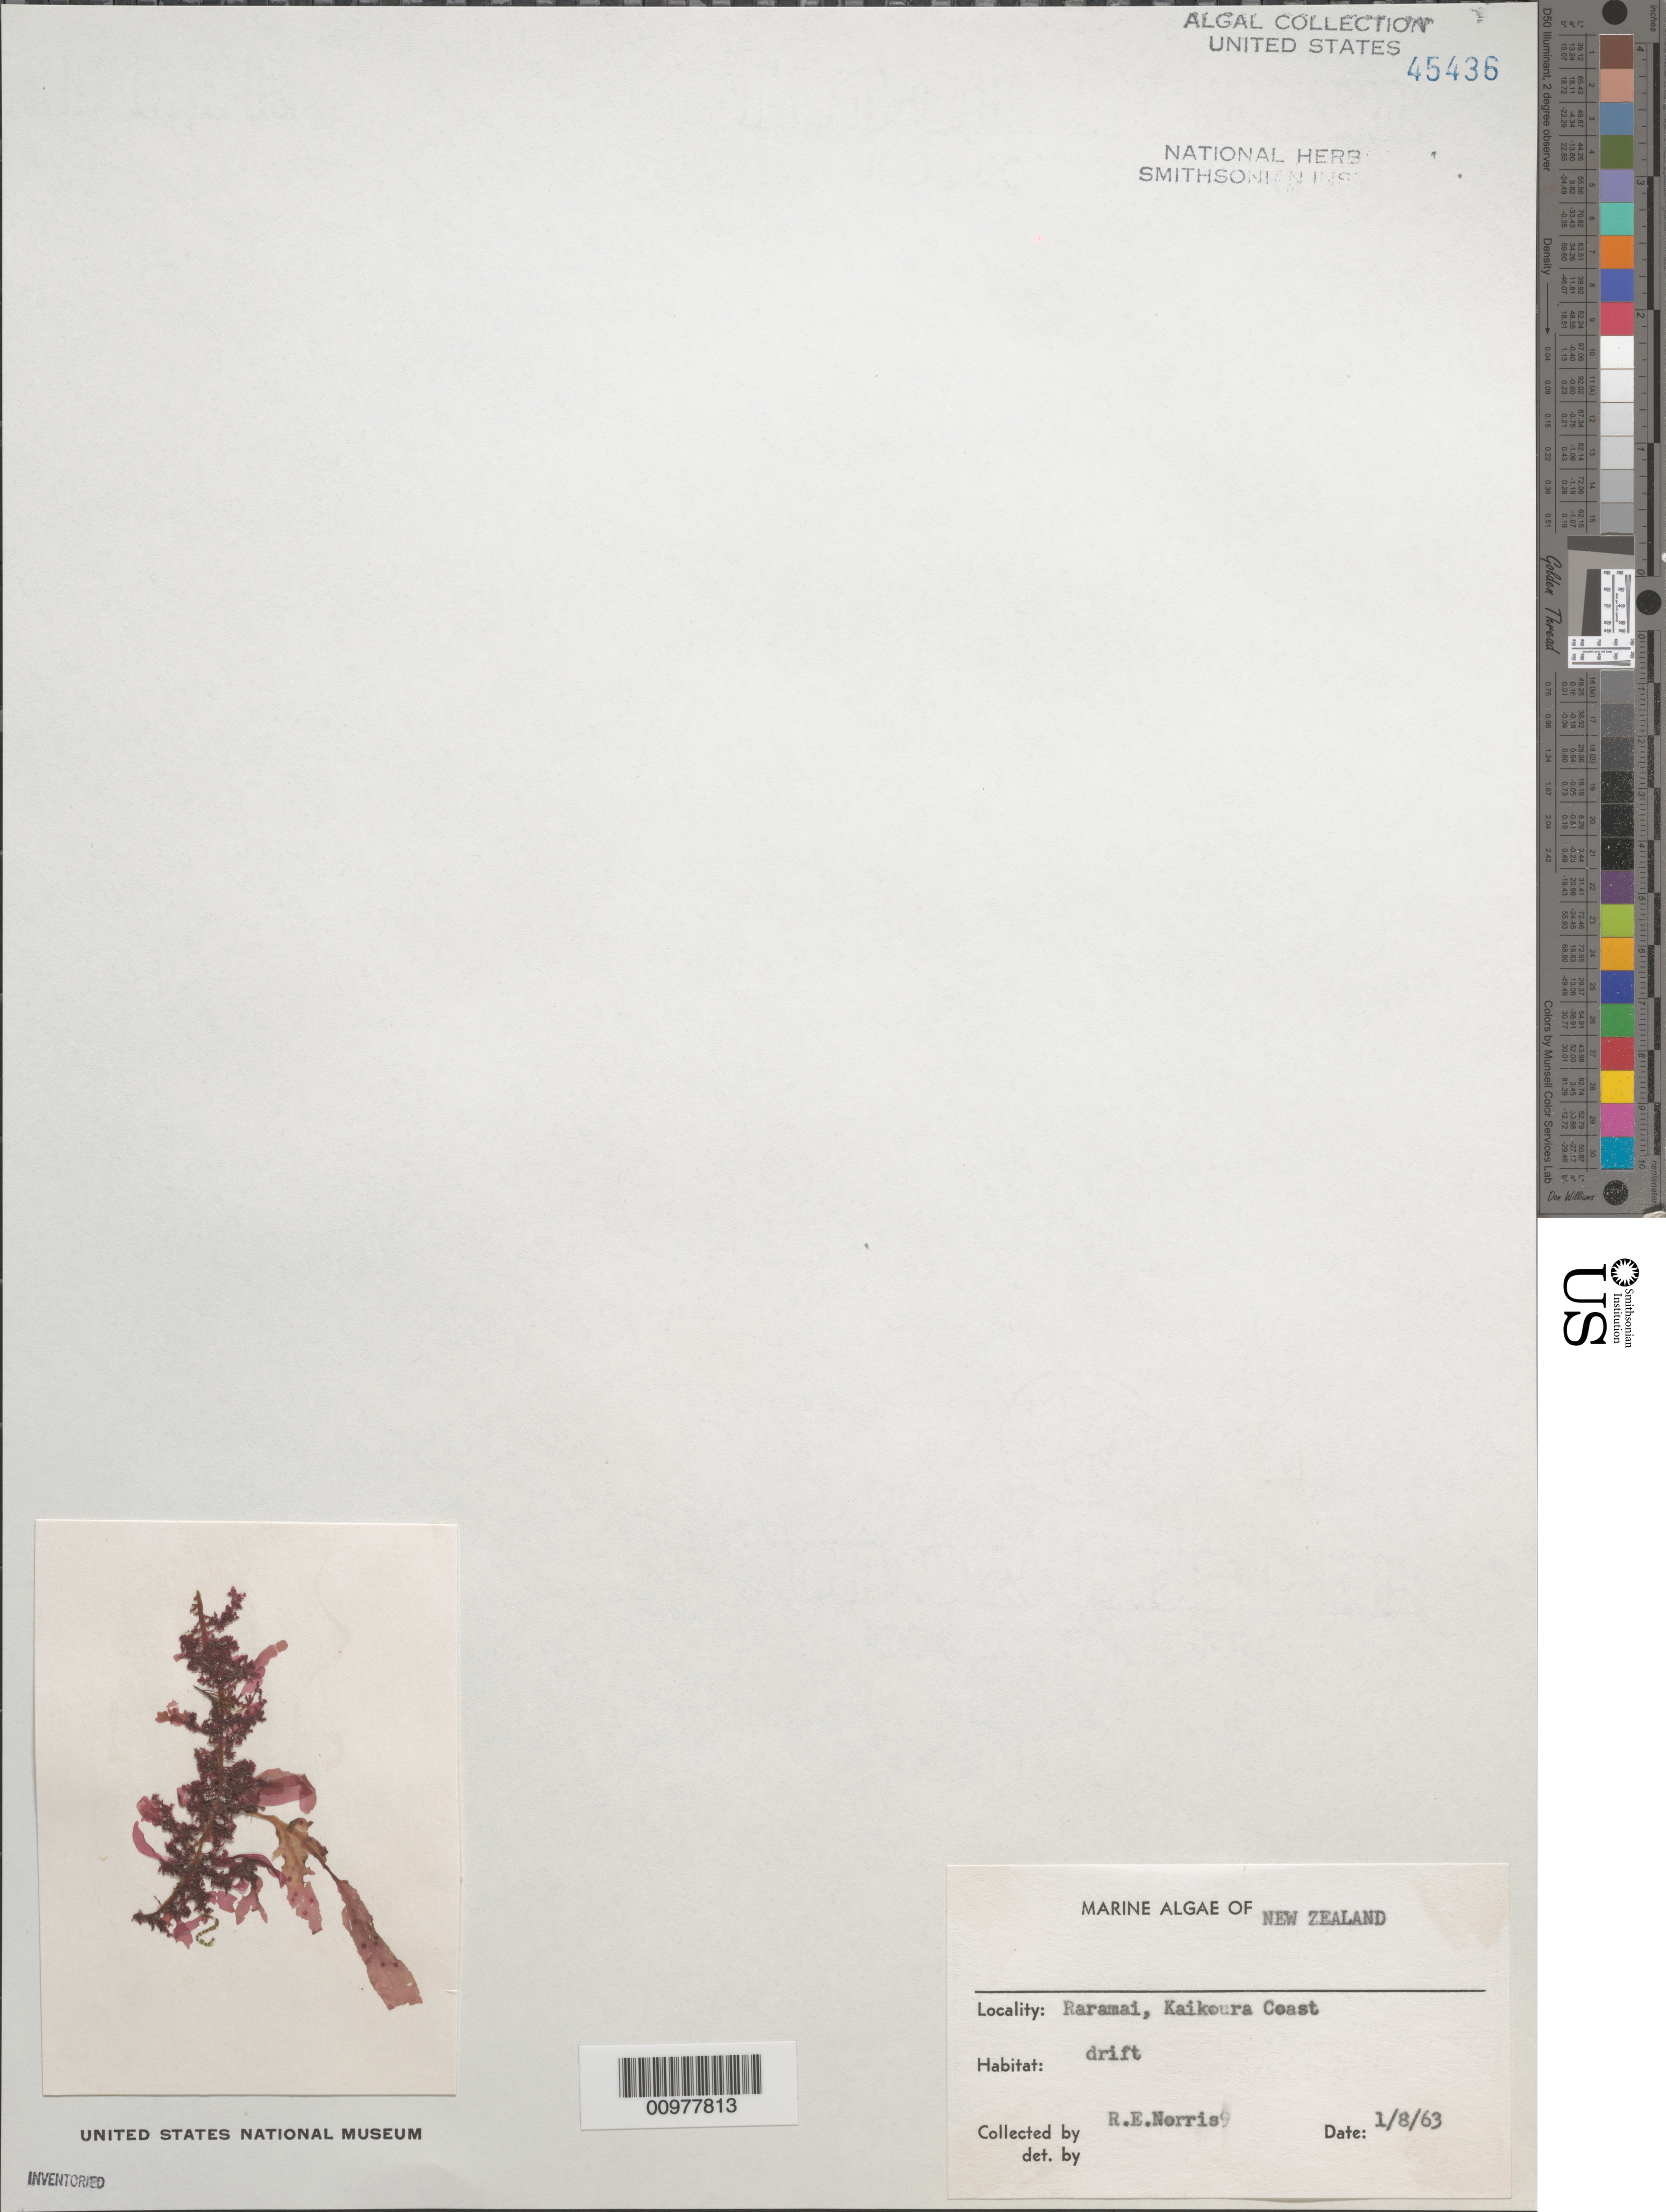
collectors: R. E. Norris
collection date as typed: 08 Jan 1963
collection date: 1963-01-08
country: New Zealand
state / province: Canterbury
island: South Island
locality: Raramai, Kaikoura coast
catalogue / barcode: US 45436